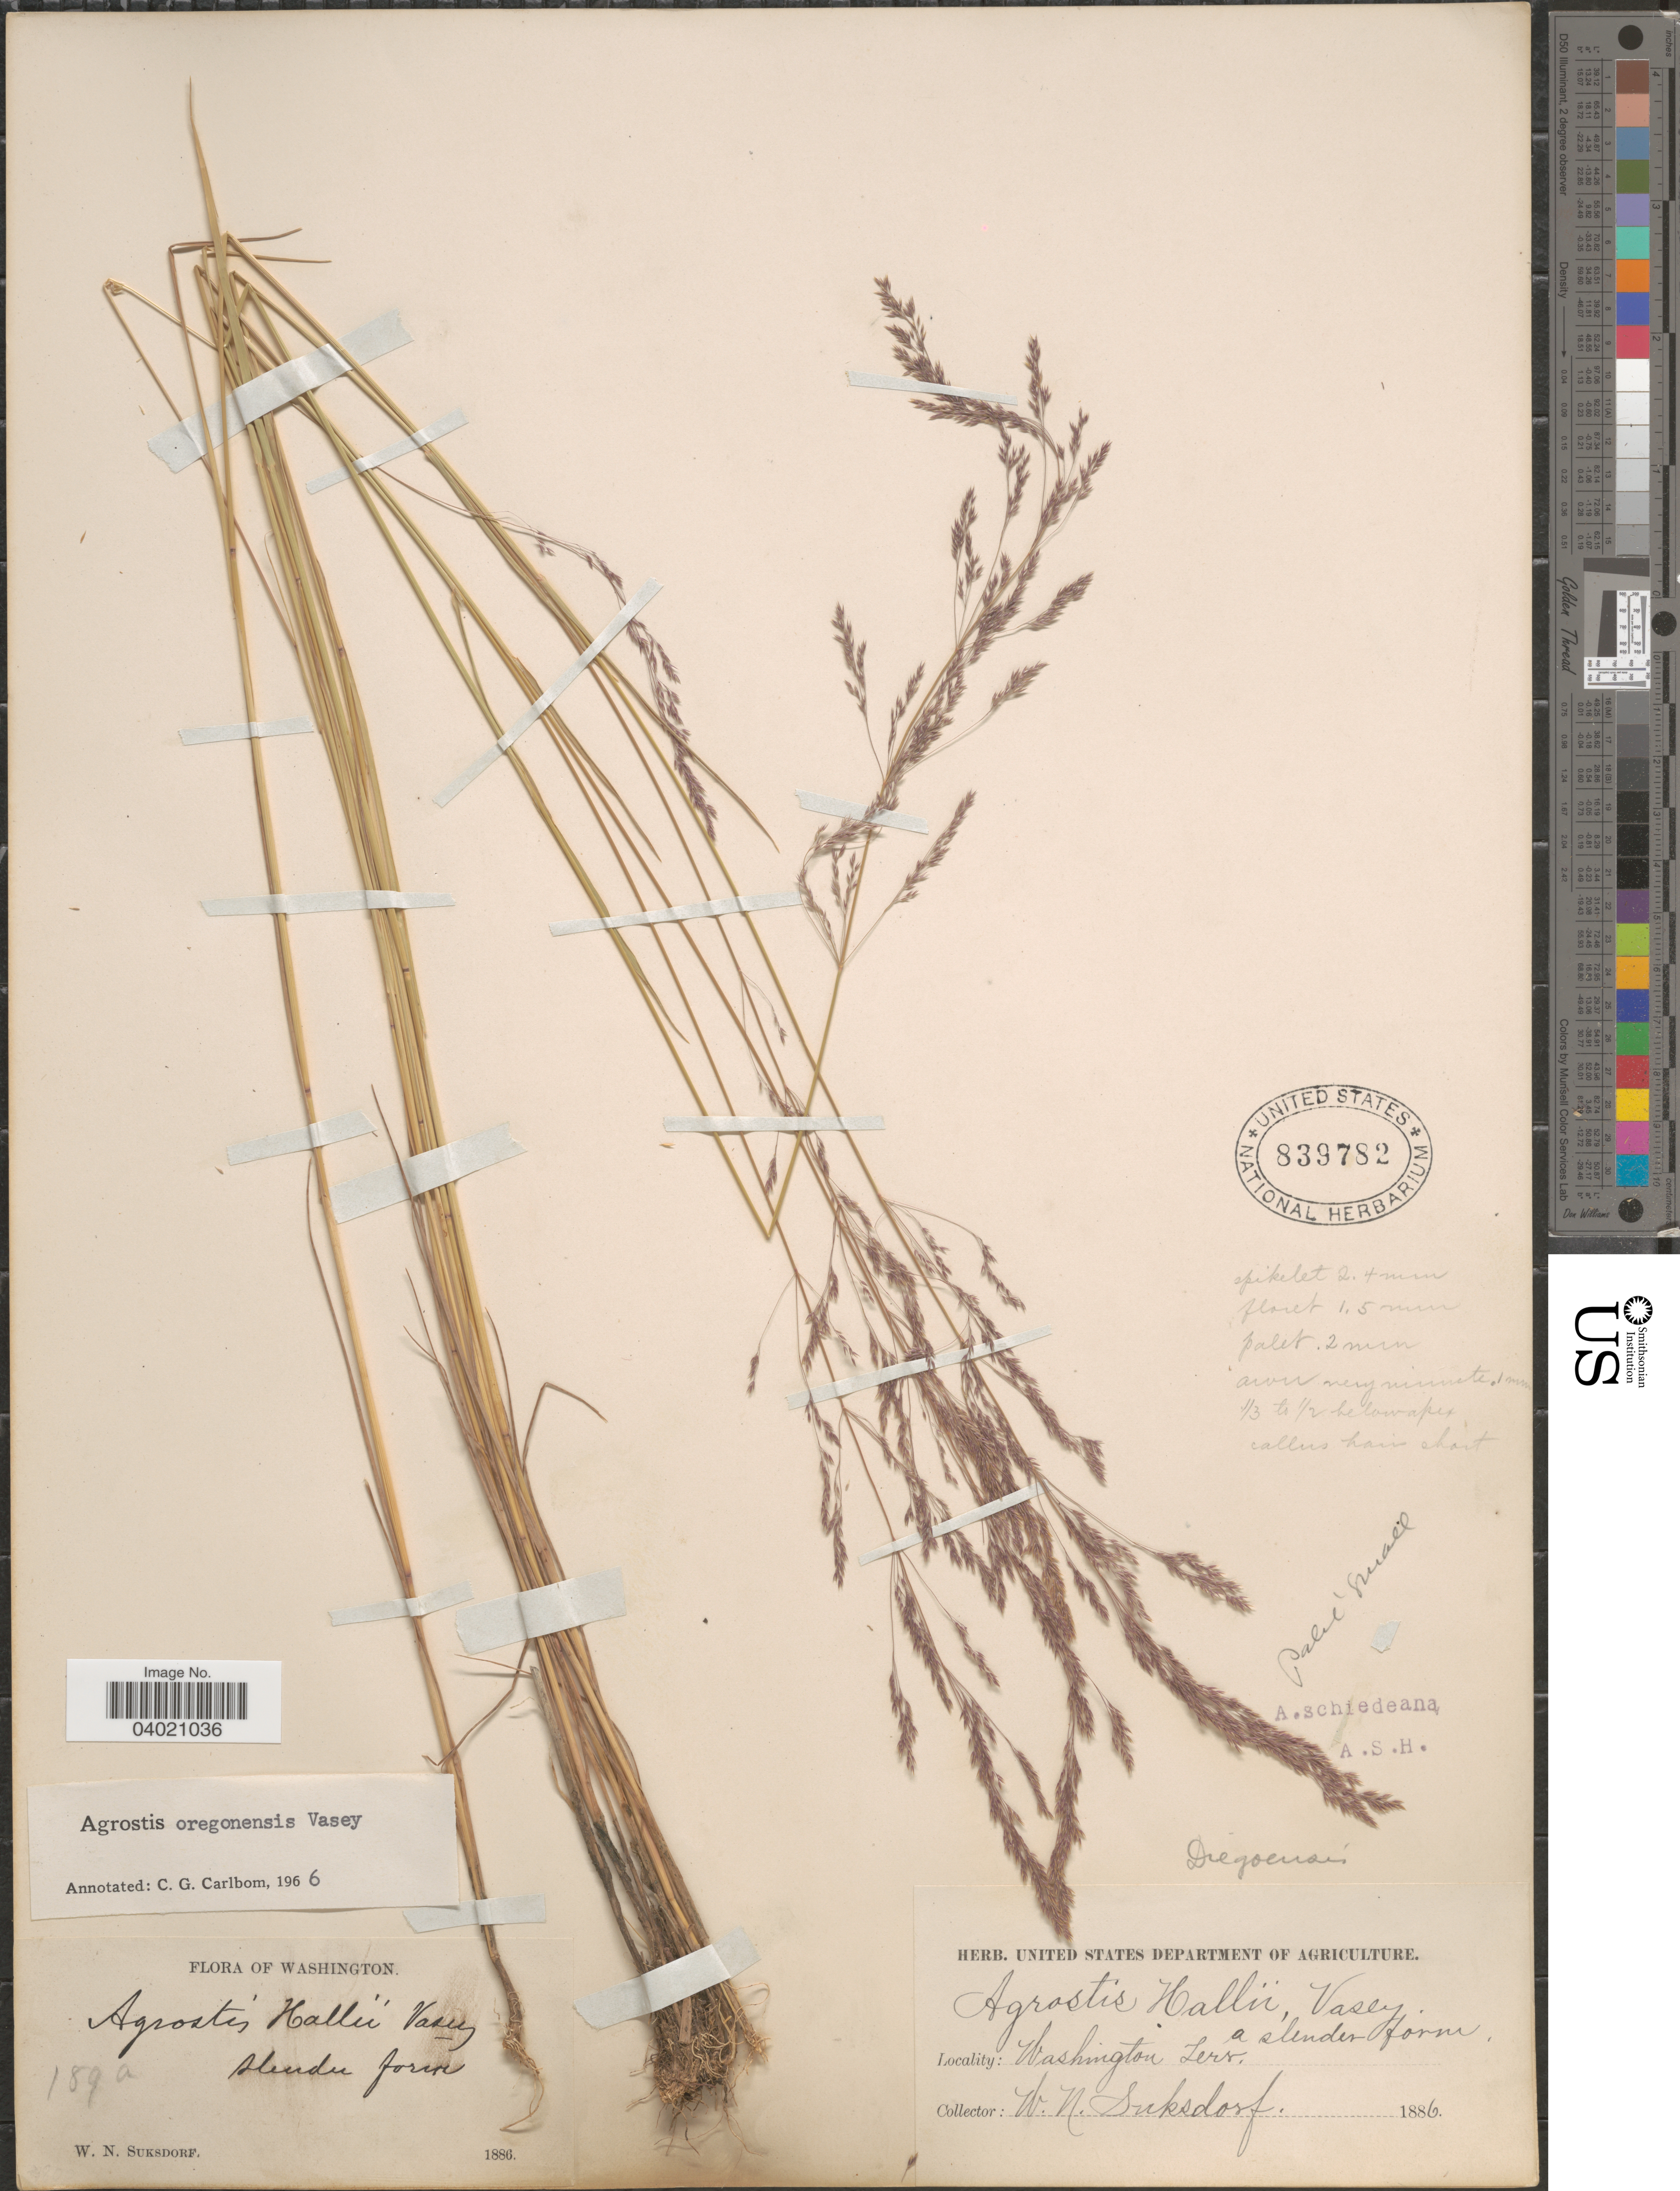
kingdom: Plantae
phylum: Tracheophyta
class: Liliopsida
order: Poales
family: Poaceae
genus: Agrostis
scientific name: Agrostis oregonensis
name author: Vasey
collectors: W. N. Suksdorf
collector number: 189a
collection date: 1886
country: United States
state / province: Washington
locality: Washington Terr.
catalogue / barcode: US 839782